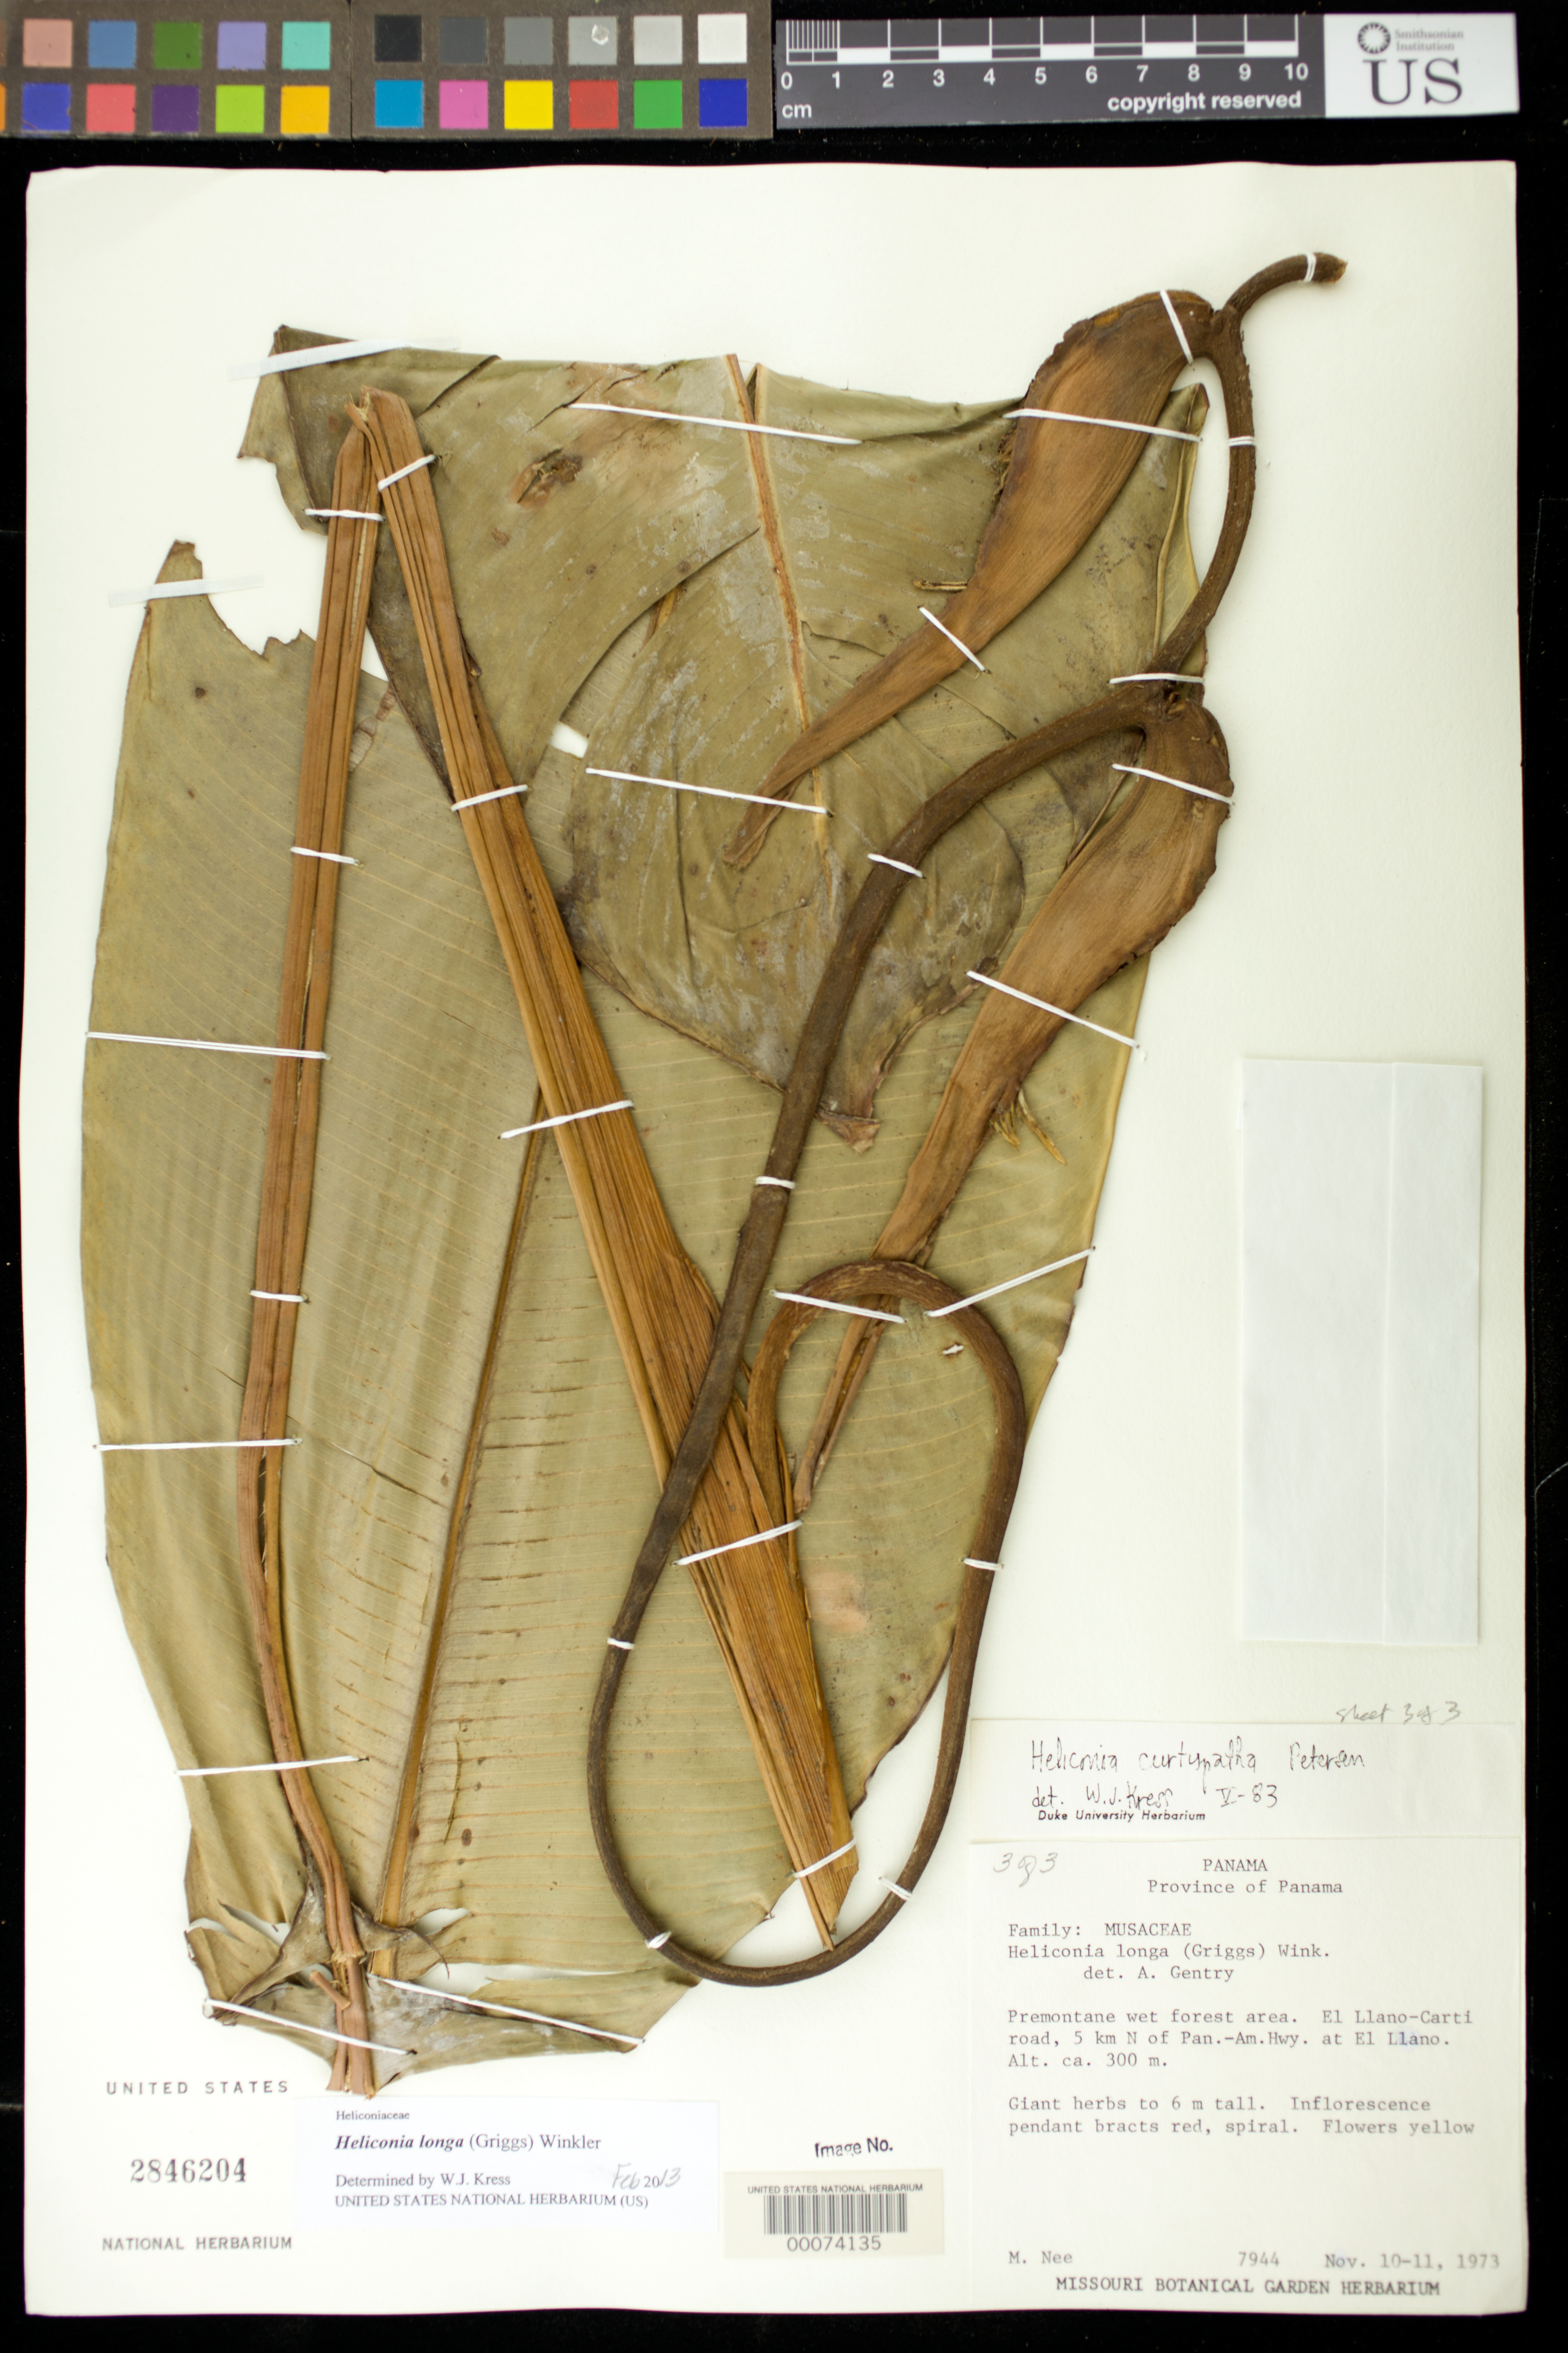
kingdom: Plantae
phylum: Tracheophyta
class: Liliopsida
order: Zingiberales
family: Heliconiaceae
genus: Heliconia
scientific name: Heliconia longa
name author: (R.F. Griggs) H.J.P. Winkl.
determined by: Kress, W. J., (US), Smithsonian Institution - National Museum of Natural History (UNITED STATES)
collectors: M. Nee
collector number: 7944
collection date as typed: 10 Nov 1973 to 11 Nov 1973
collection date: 1973-11-10/1973-11-11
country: Panama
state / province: Panamá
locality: Premontane wet forest area, El Llano-Carti road, 5 km n. of Pan Am Hwy at El Llano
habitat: Premontane wet forest area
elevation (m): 300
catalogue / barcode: US 2846204